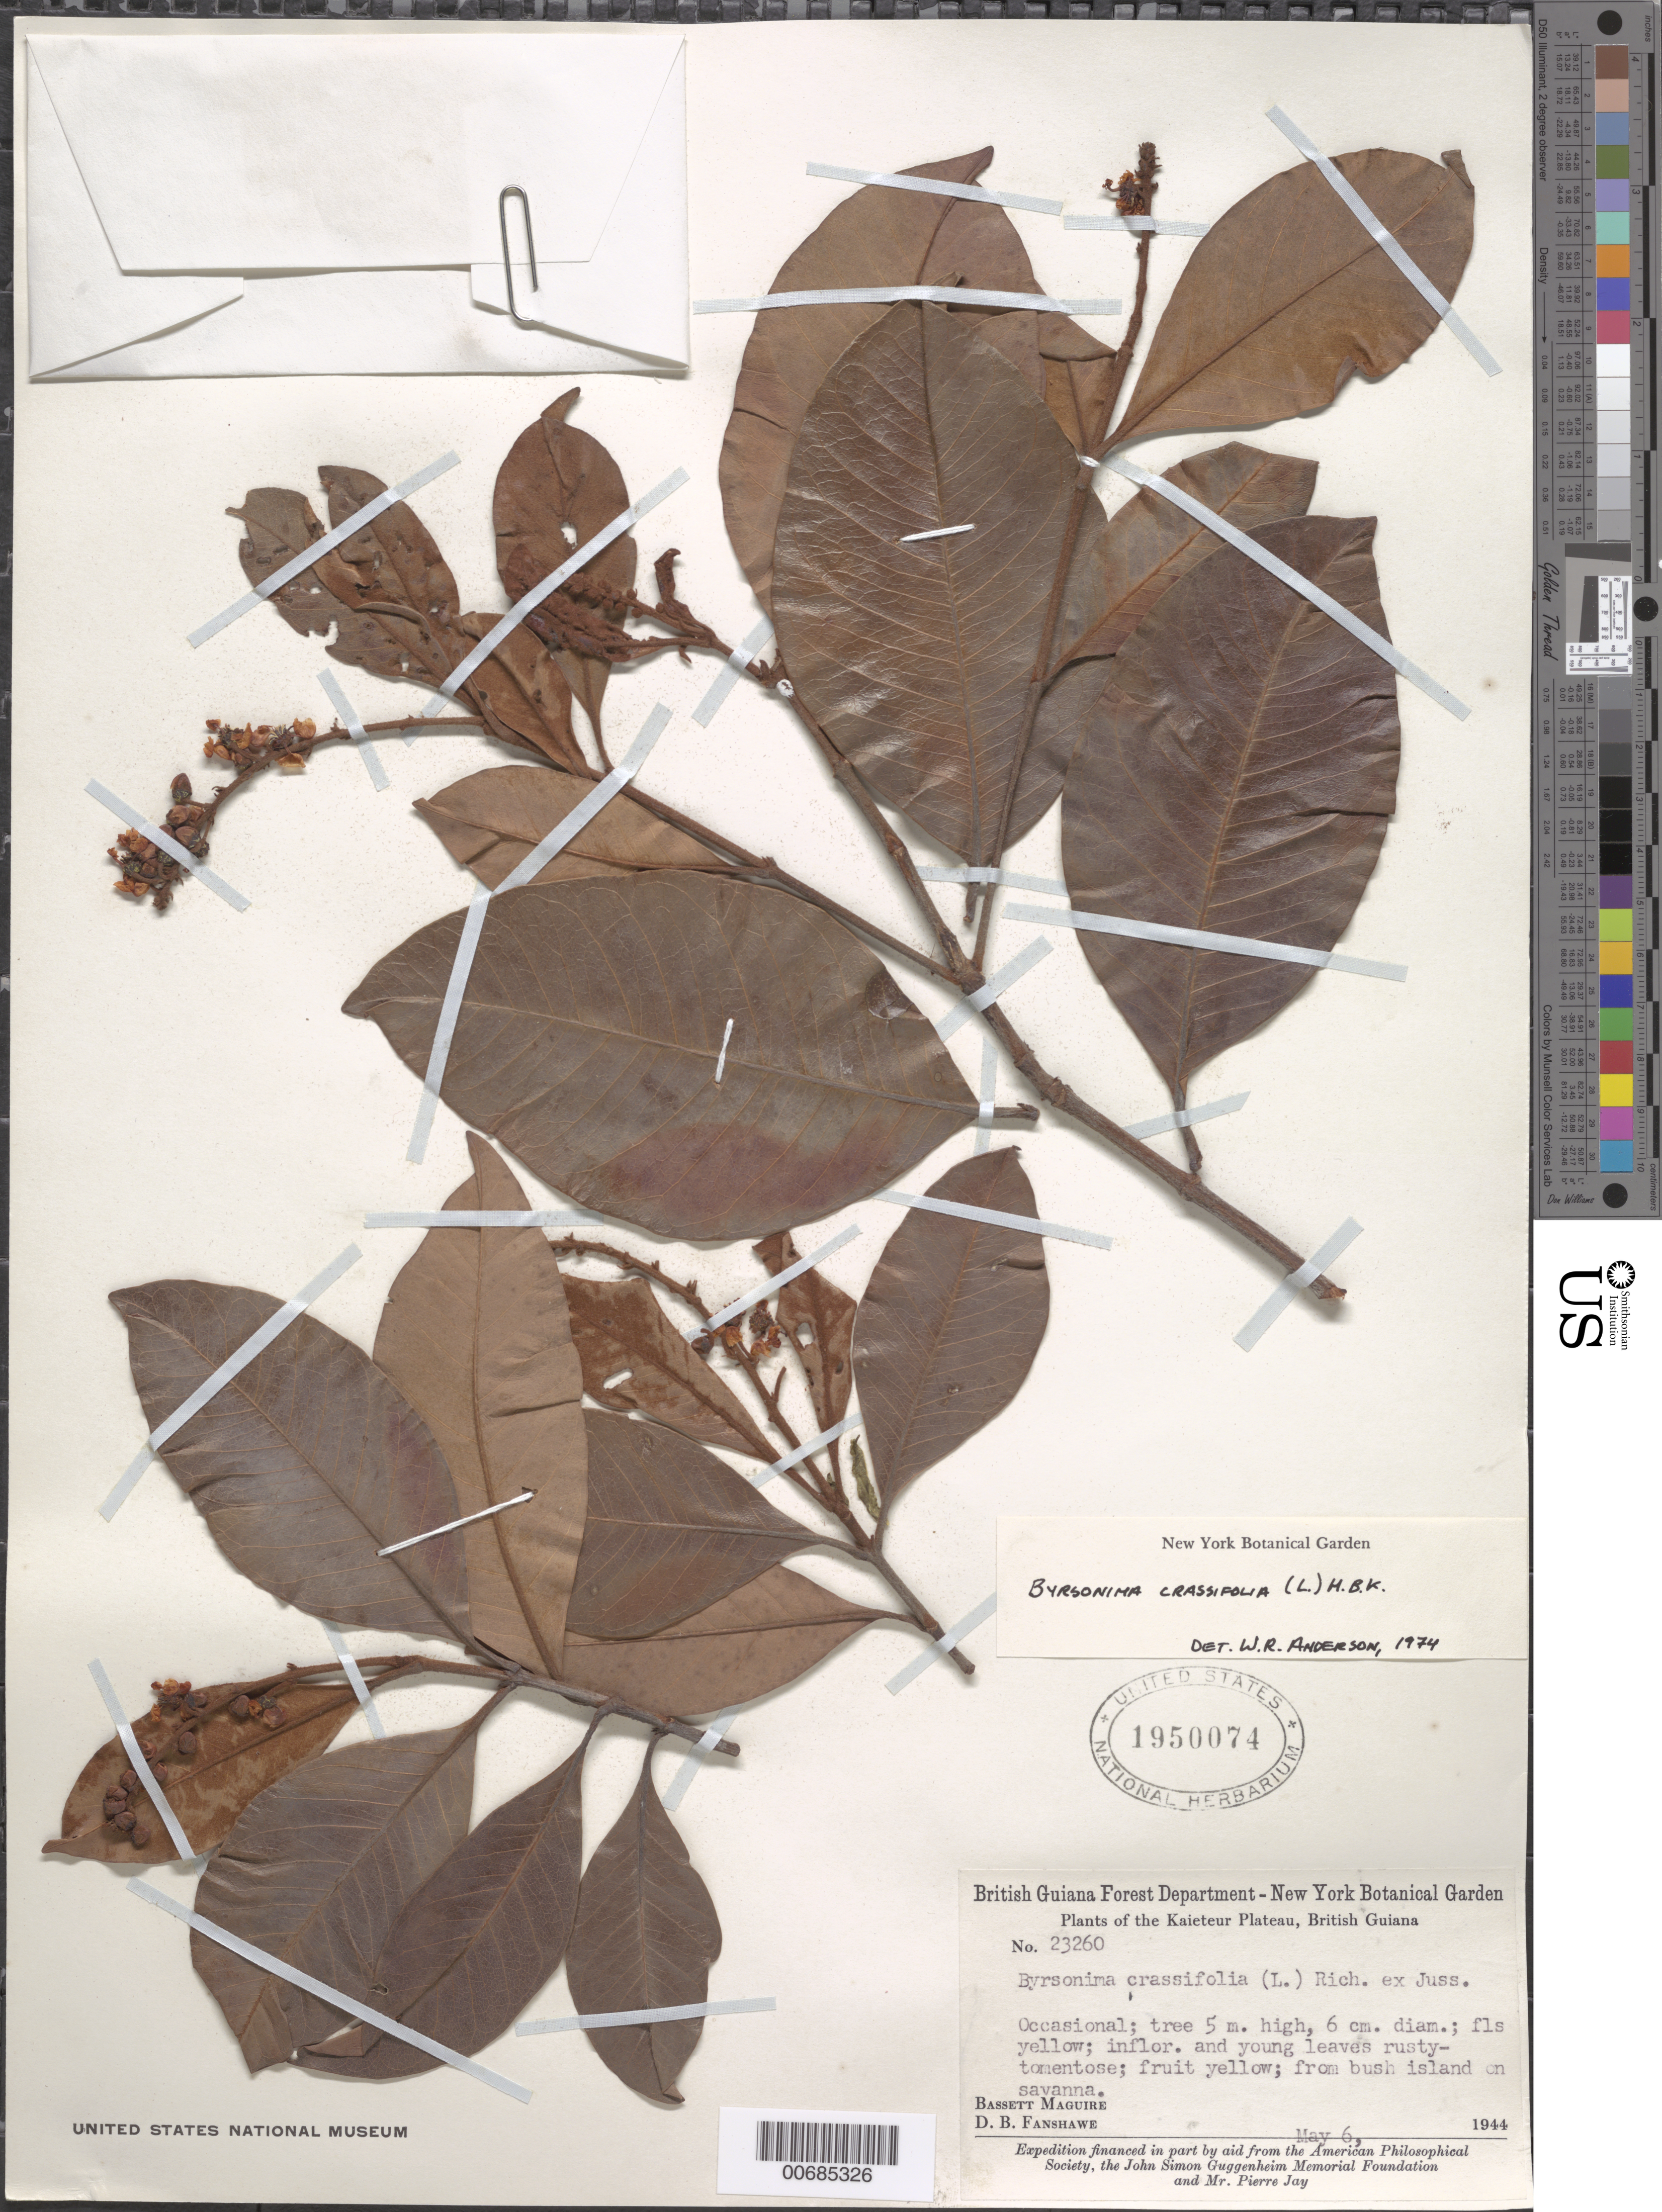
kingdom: Plantae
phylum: Tracheophyta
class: Magnoliopsida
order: Malpighiales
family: Malpighiaceae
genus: Byrsonima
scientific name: Byrsonima crassifolia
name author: (L.) Kunth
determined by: Anderson, W. R., (MICH), University of Michigan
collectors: B. Maguire & D. B. Fanshawe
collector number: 23260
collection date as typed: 6-May-44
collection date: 1944-05-06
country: Guyana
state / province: Potaro-Siparuni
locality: Kaieteur Plateau, Potaro River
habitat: Bush island on savanna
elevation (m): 427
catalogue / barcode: US 1950074